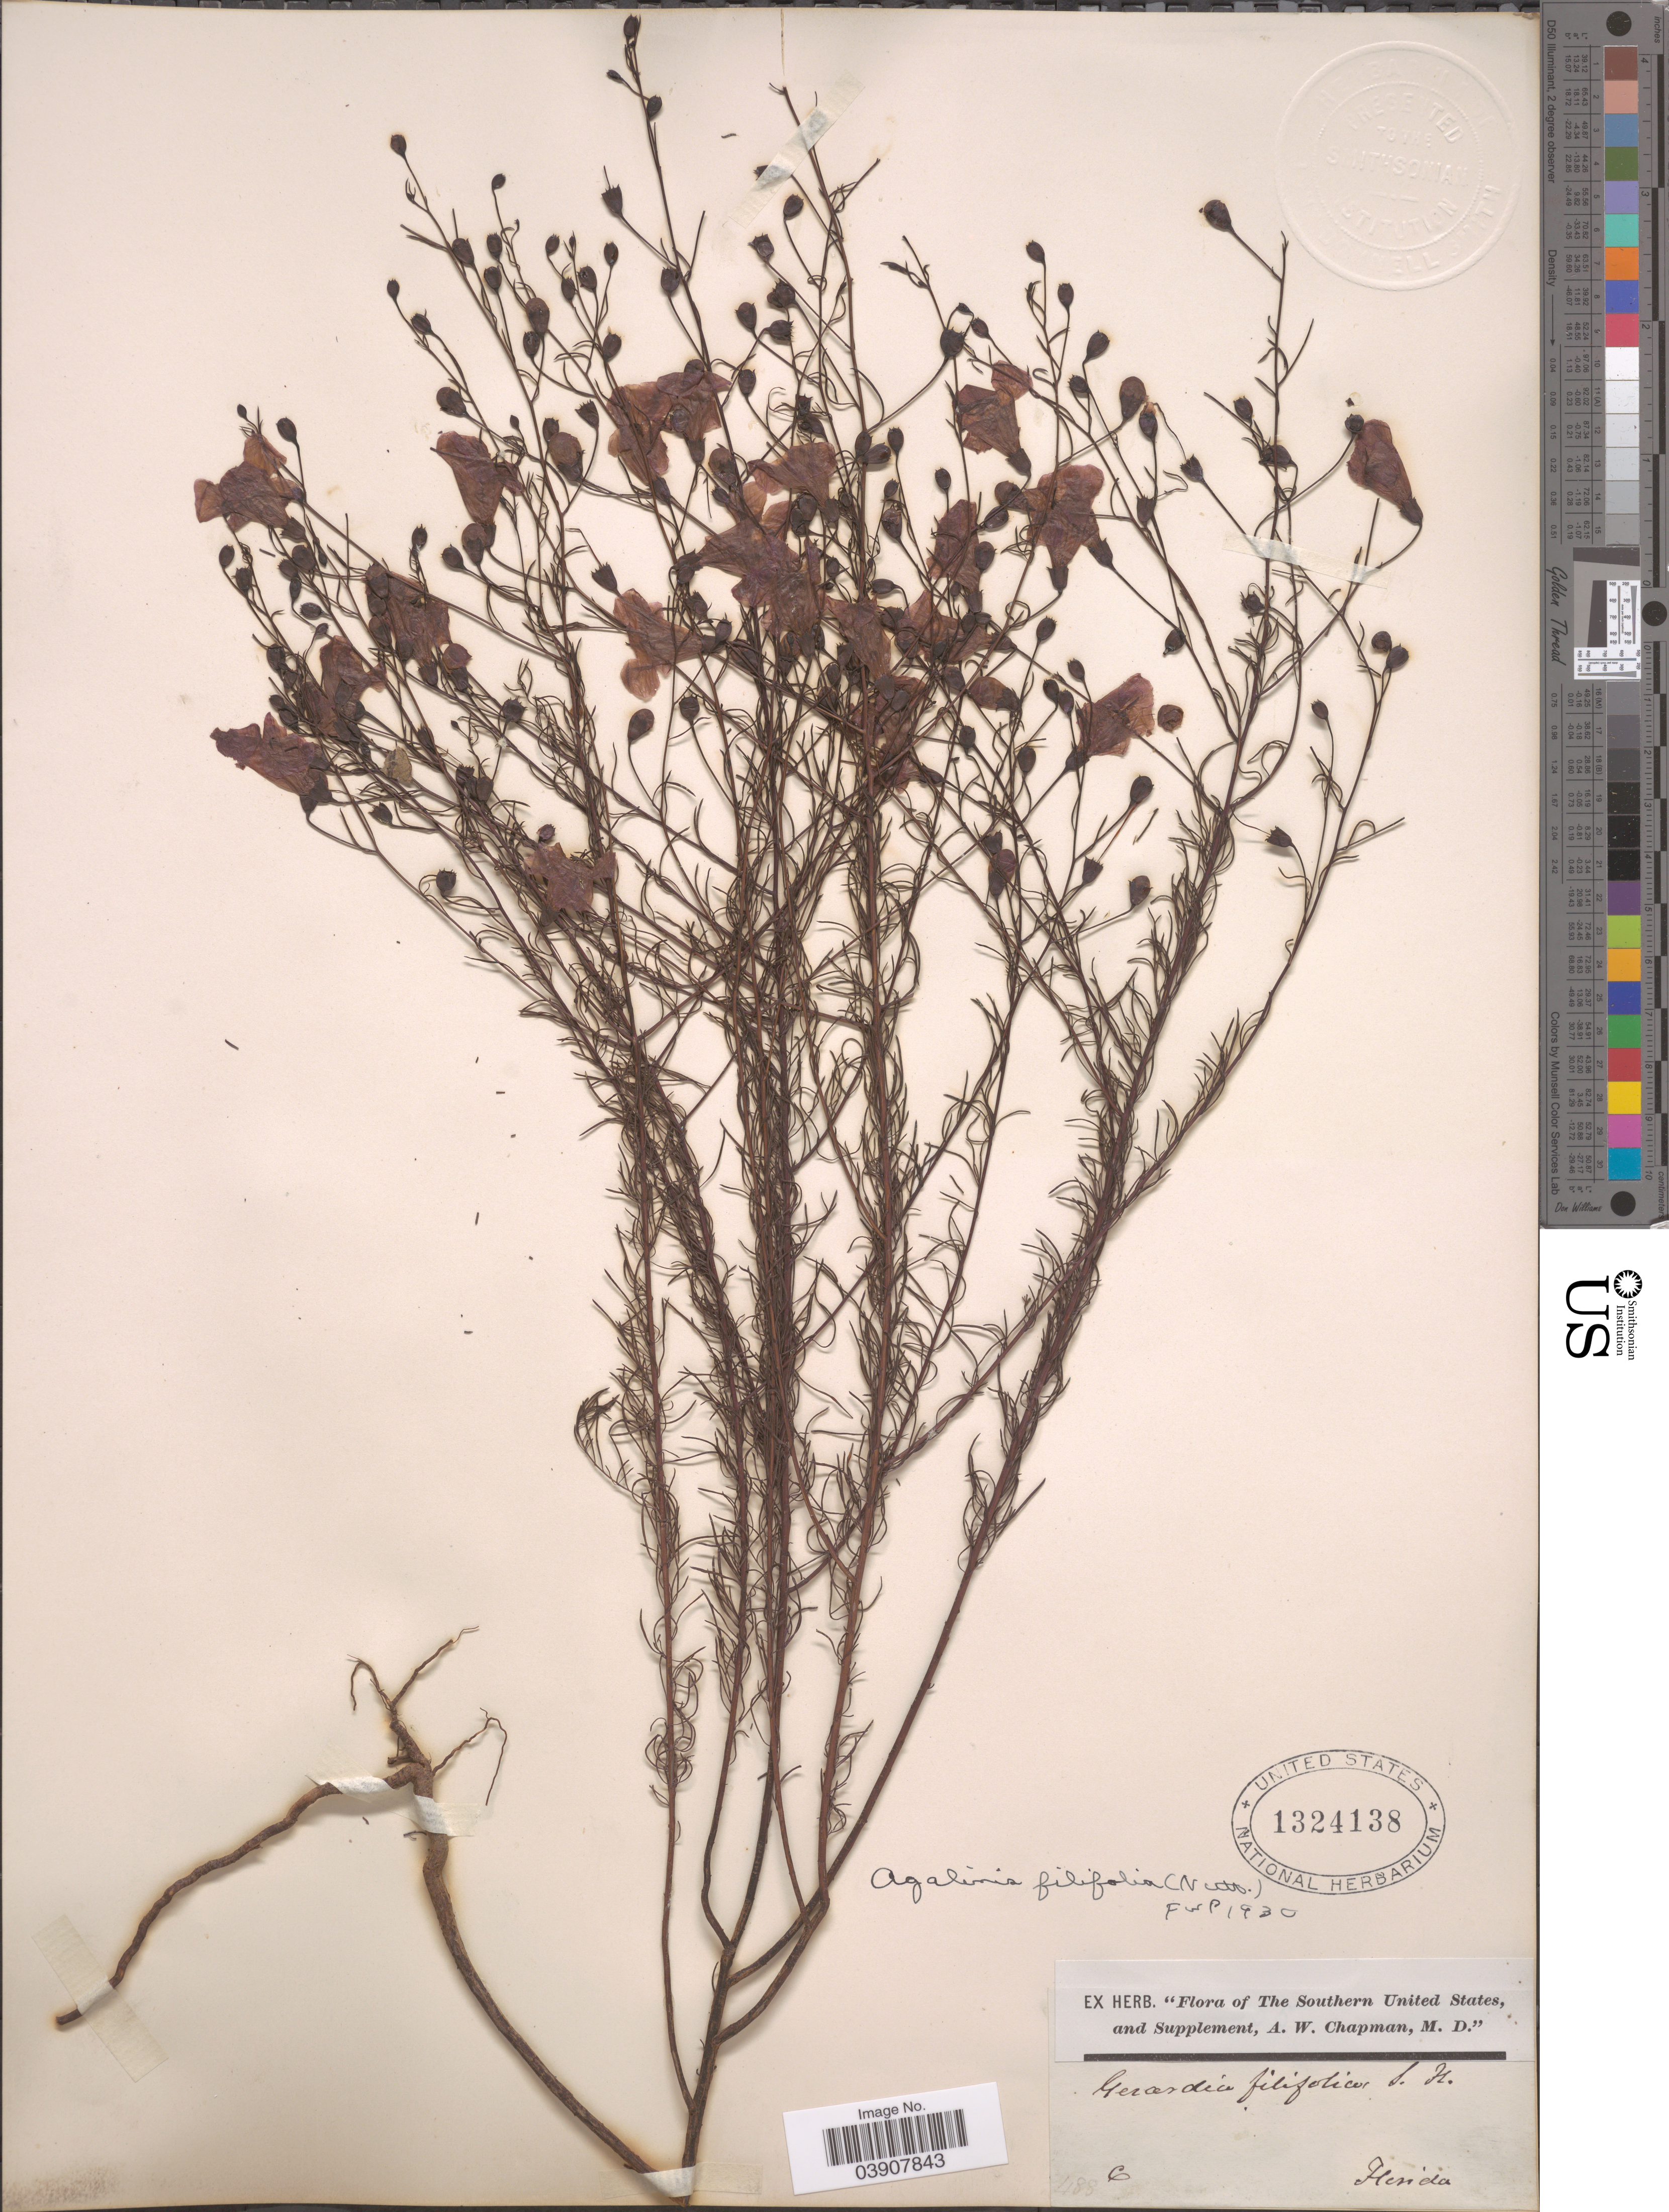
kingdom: Plantae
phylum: Tracheophyta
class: Magnoliopsida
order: Lamiales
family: Orobanchaceae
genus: Agalinis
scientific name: Agalinis filifolia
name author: Raf.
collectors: A. W. Chapman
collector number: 6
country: United States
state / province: Florida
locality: The Southern United States.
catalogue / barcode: US 1324138